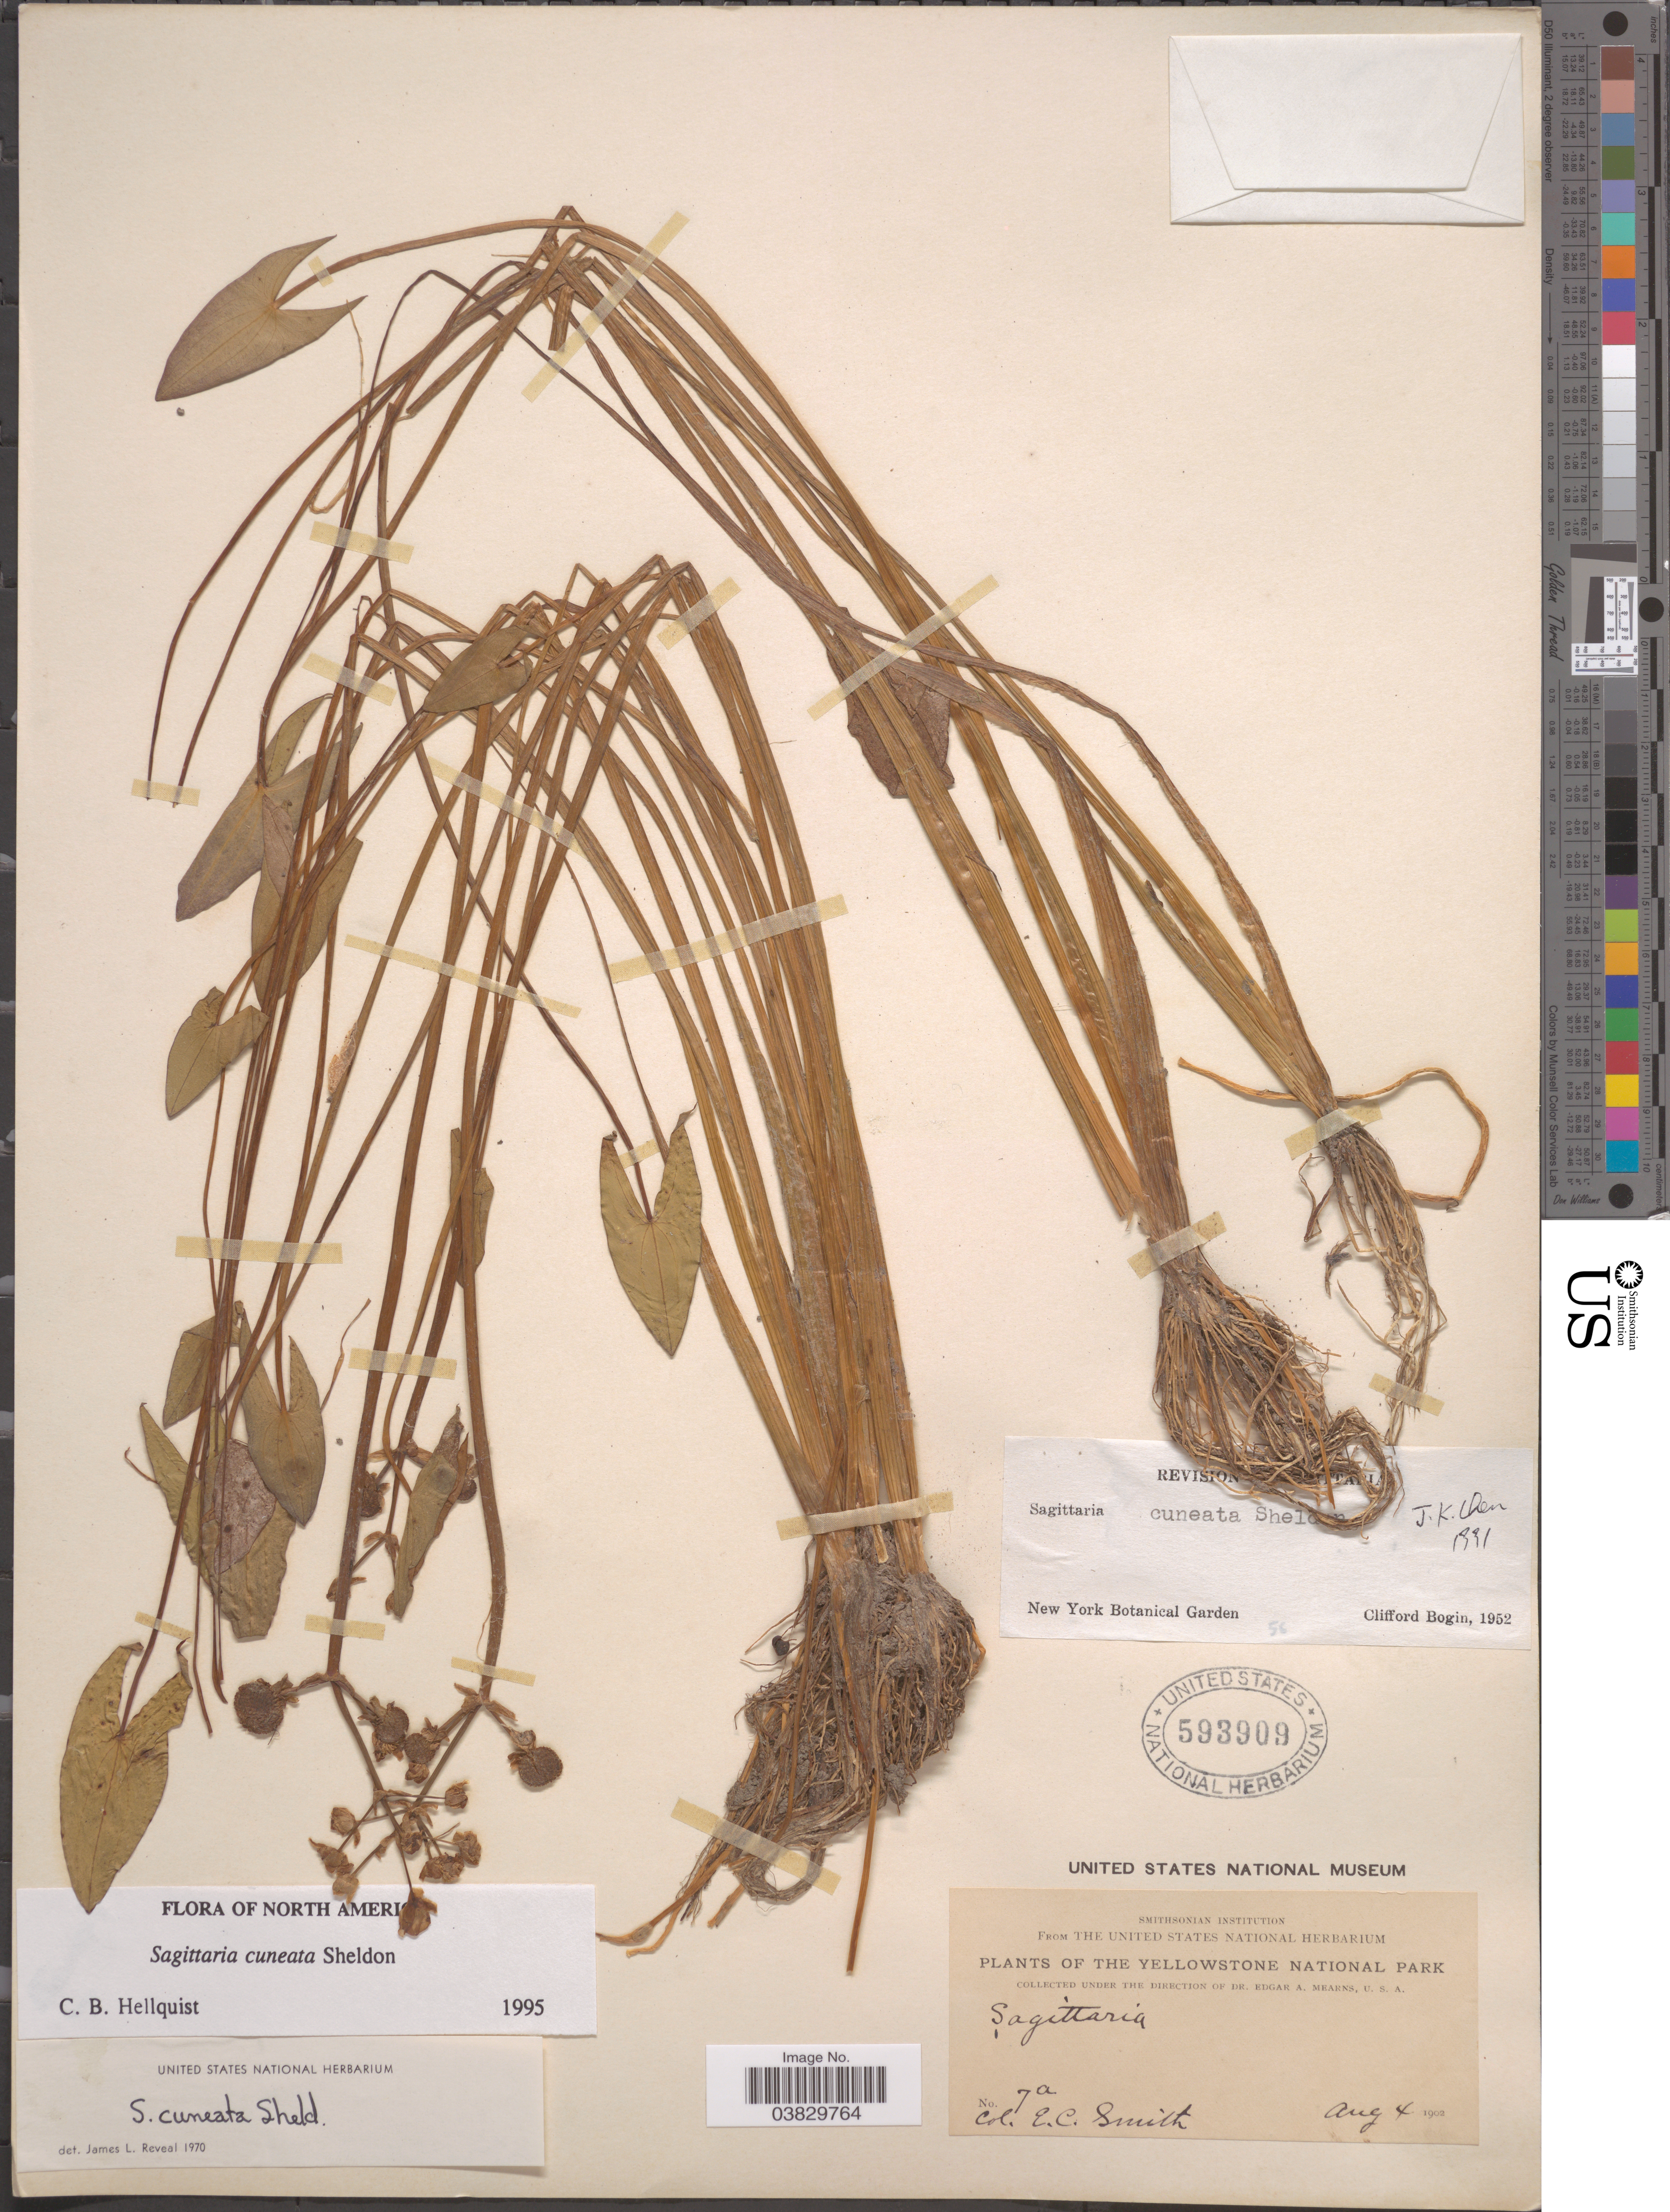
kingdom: Plantae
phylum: Tracheophyta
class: Liliopsida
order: Alismatales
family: Alismataceae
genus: Sagittaria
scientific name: Sagittaria cuneata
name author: E. Sheld.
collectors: E. Smith & E. A. Mearns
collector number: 7a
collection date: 1902-08-04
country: United States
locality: Yellowstone National Park.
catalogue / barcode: US 593909